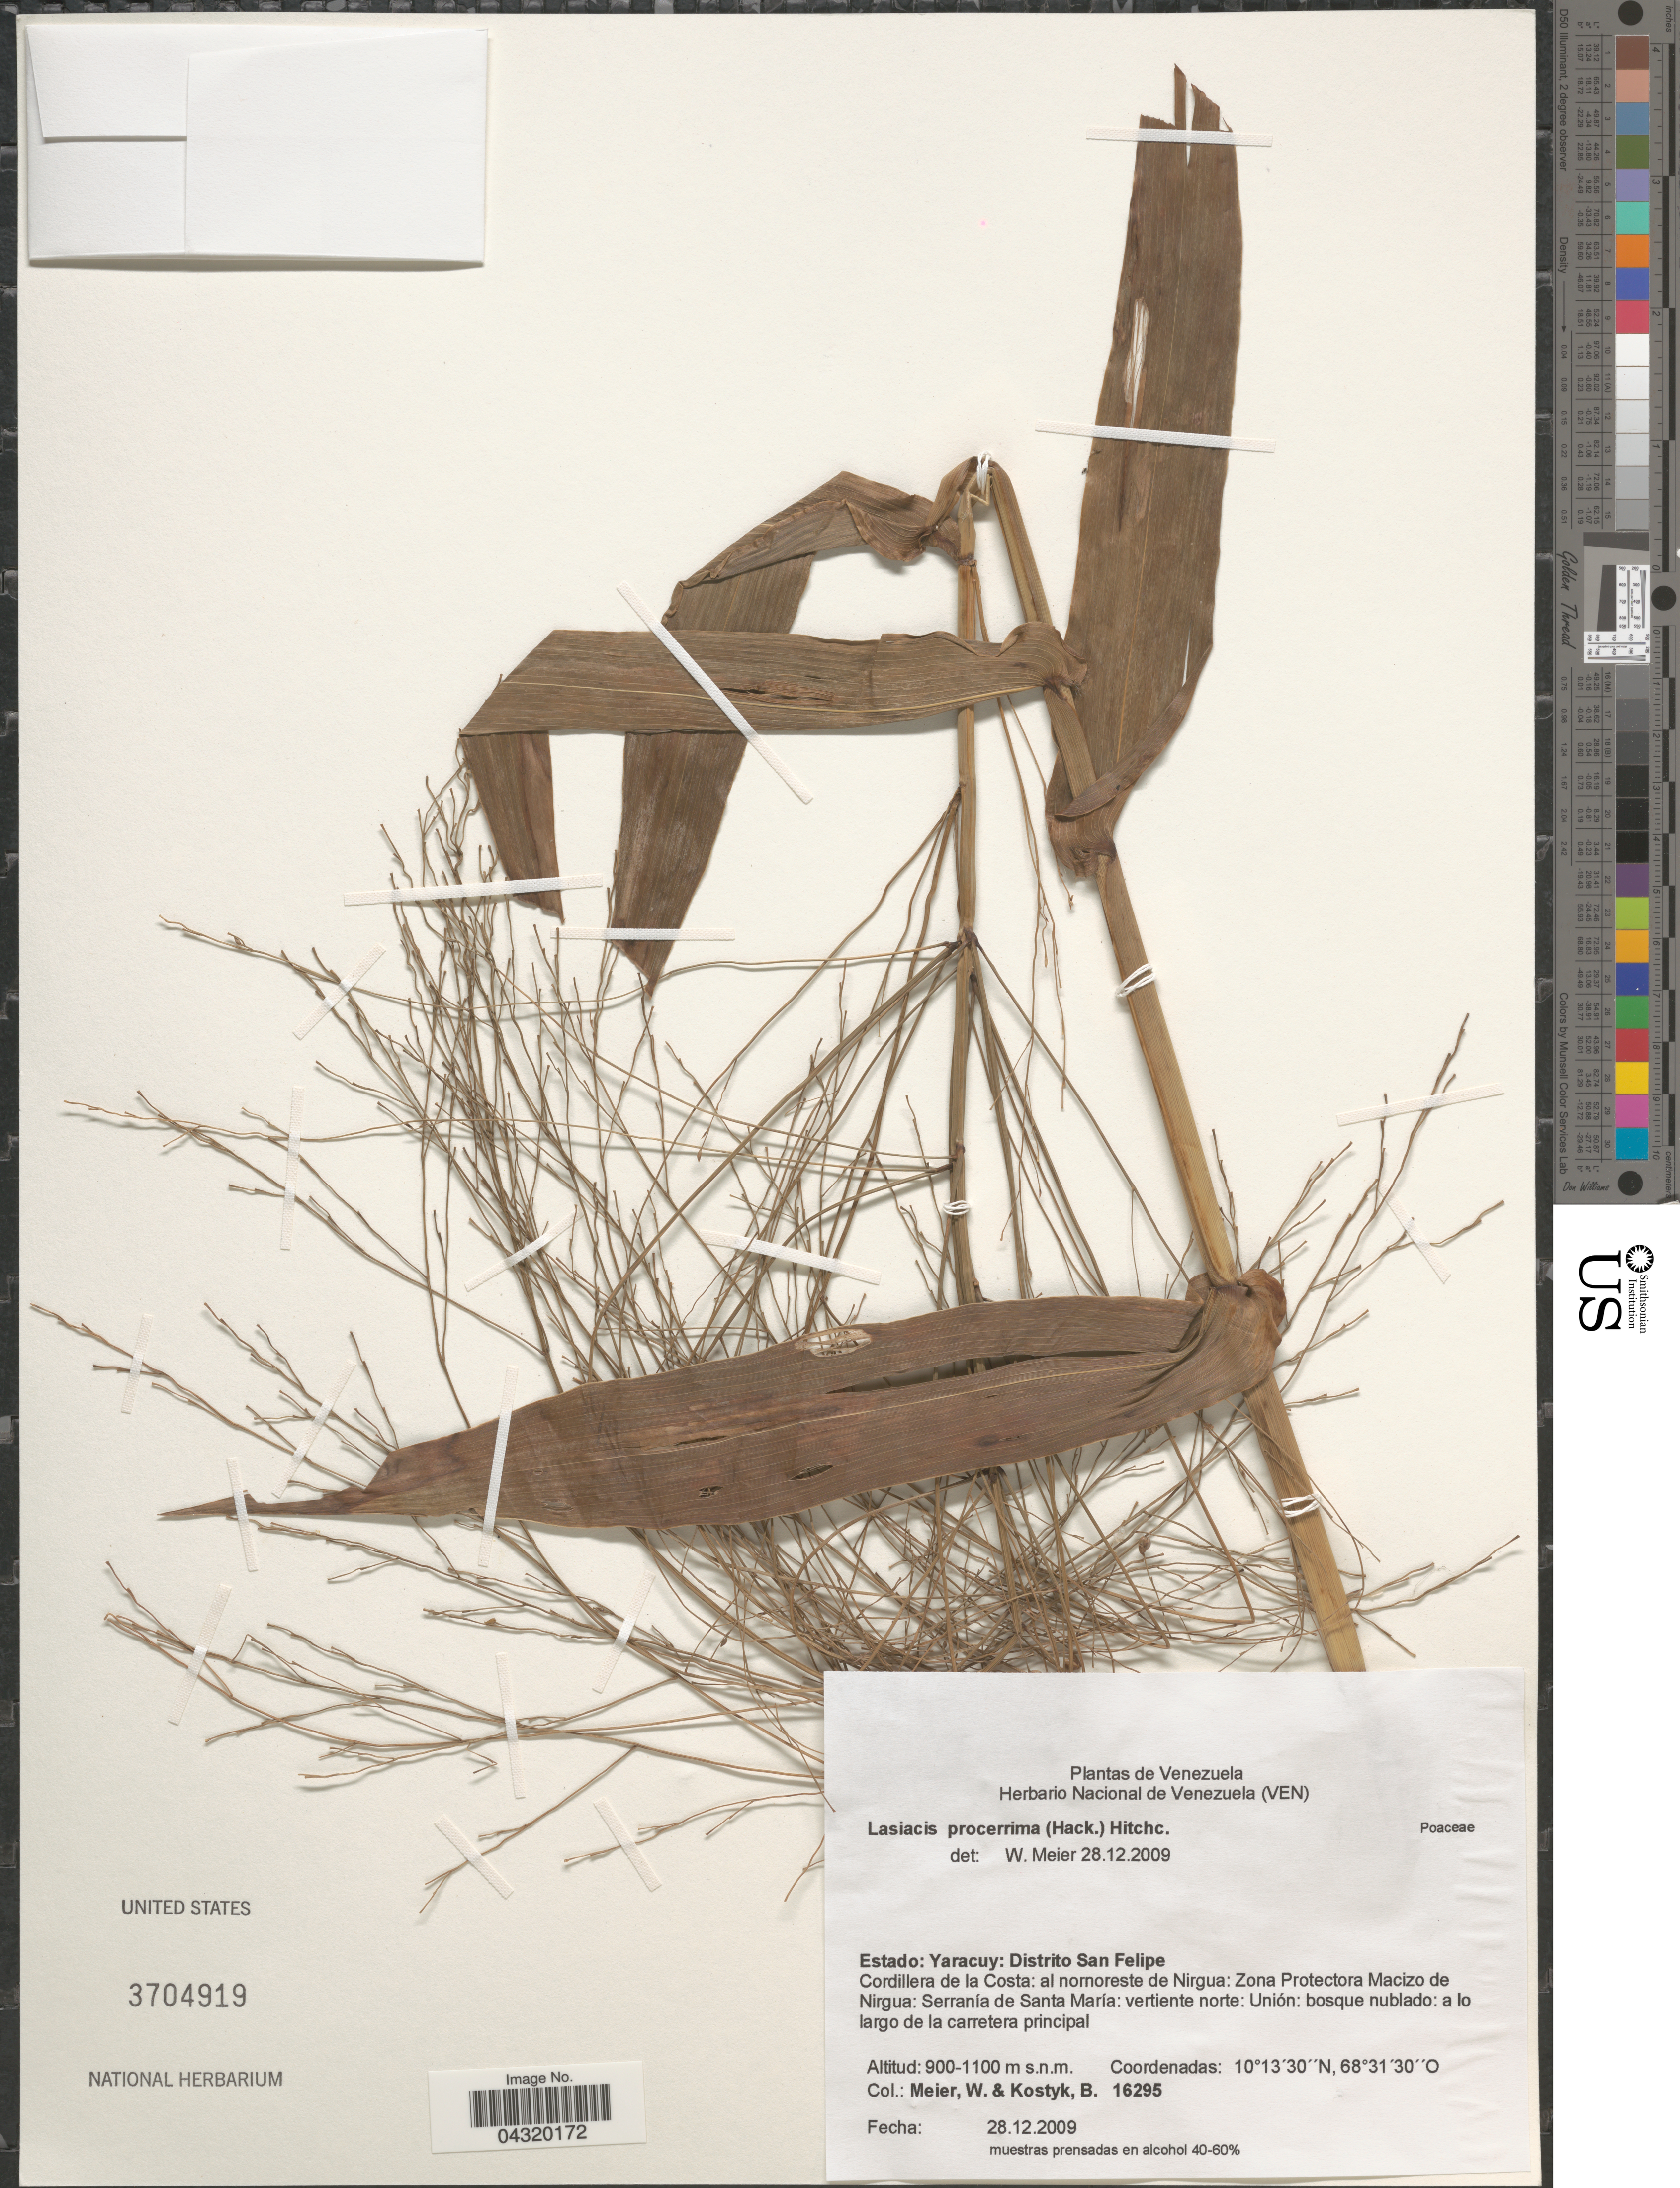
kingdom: Plantae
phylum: Tracheophyta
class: Liliopsida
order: Poales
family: Poaceae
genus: Lasiacis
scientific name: Lasiacis procerrima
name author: (Hack.) Hitchc.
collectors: W. Meier & B. Kostyk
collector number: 16295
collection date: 2009-12-28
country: Venezuela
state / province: Yaracuy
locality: Distrito San Felipe. Cordillera de la Costa: al nornoreste de Nirgua: Zona Protectora Macizo de Nirgua: Serranía de Santa María: vertiente norte: Unión: bosque nublado: a lo largo de la carretera principal.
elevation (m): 900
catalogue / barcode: US 3704919